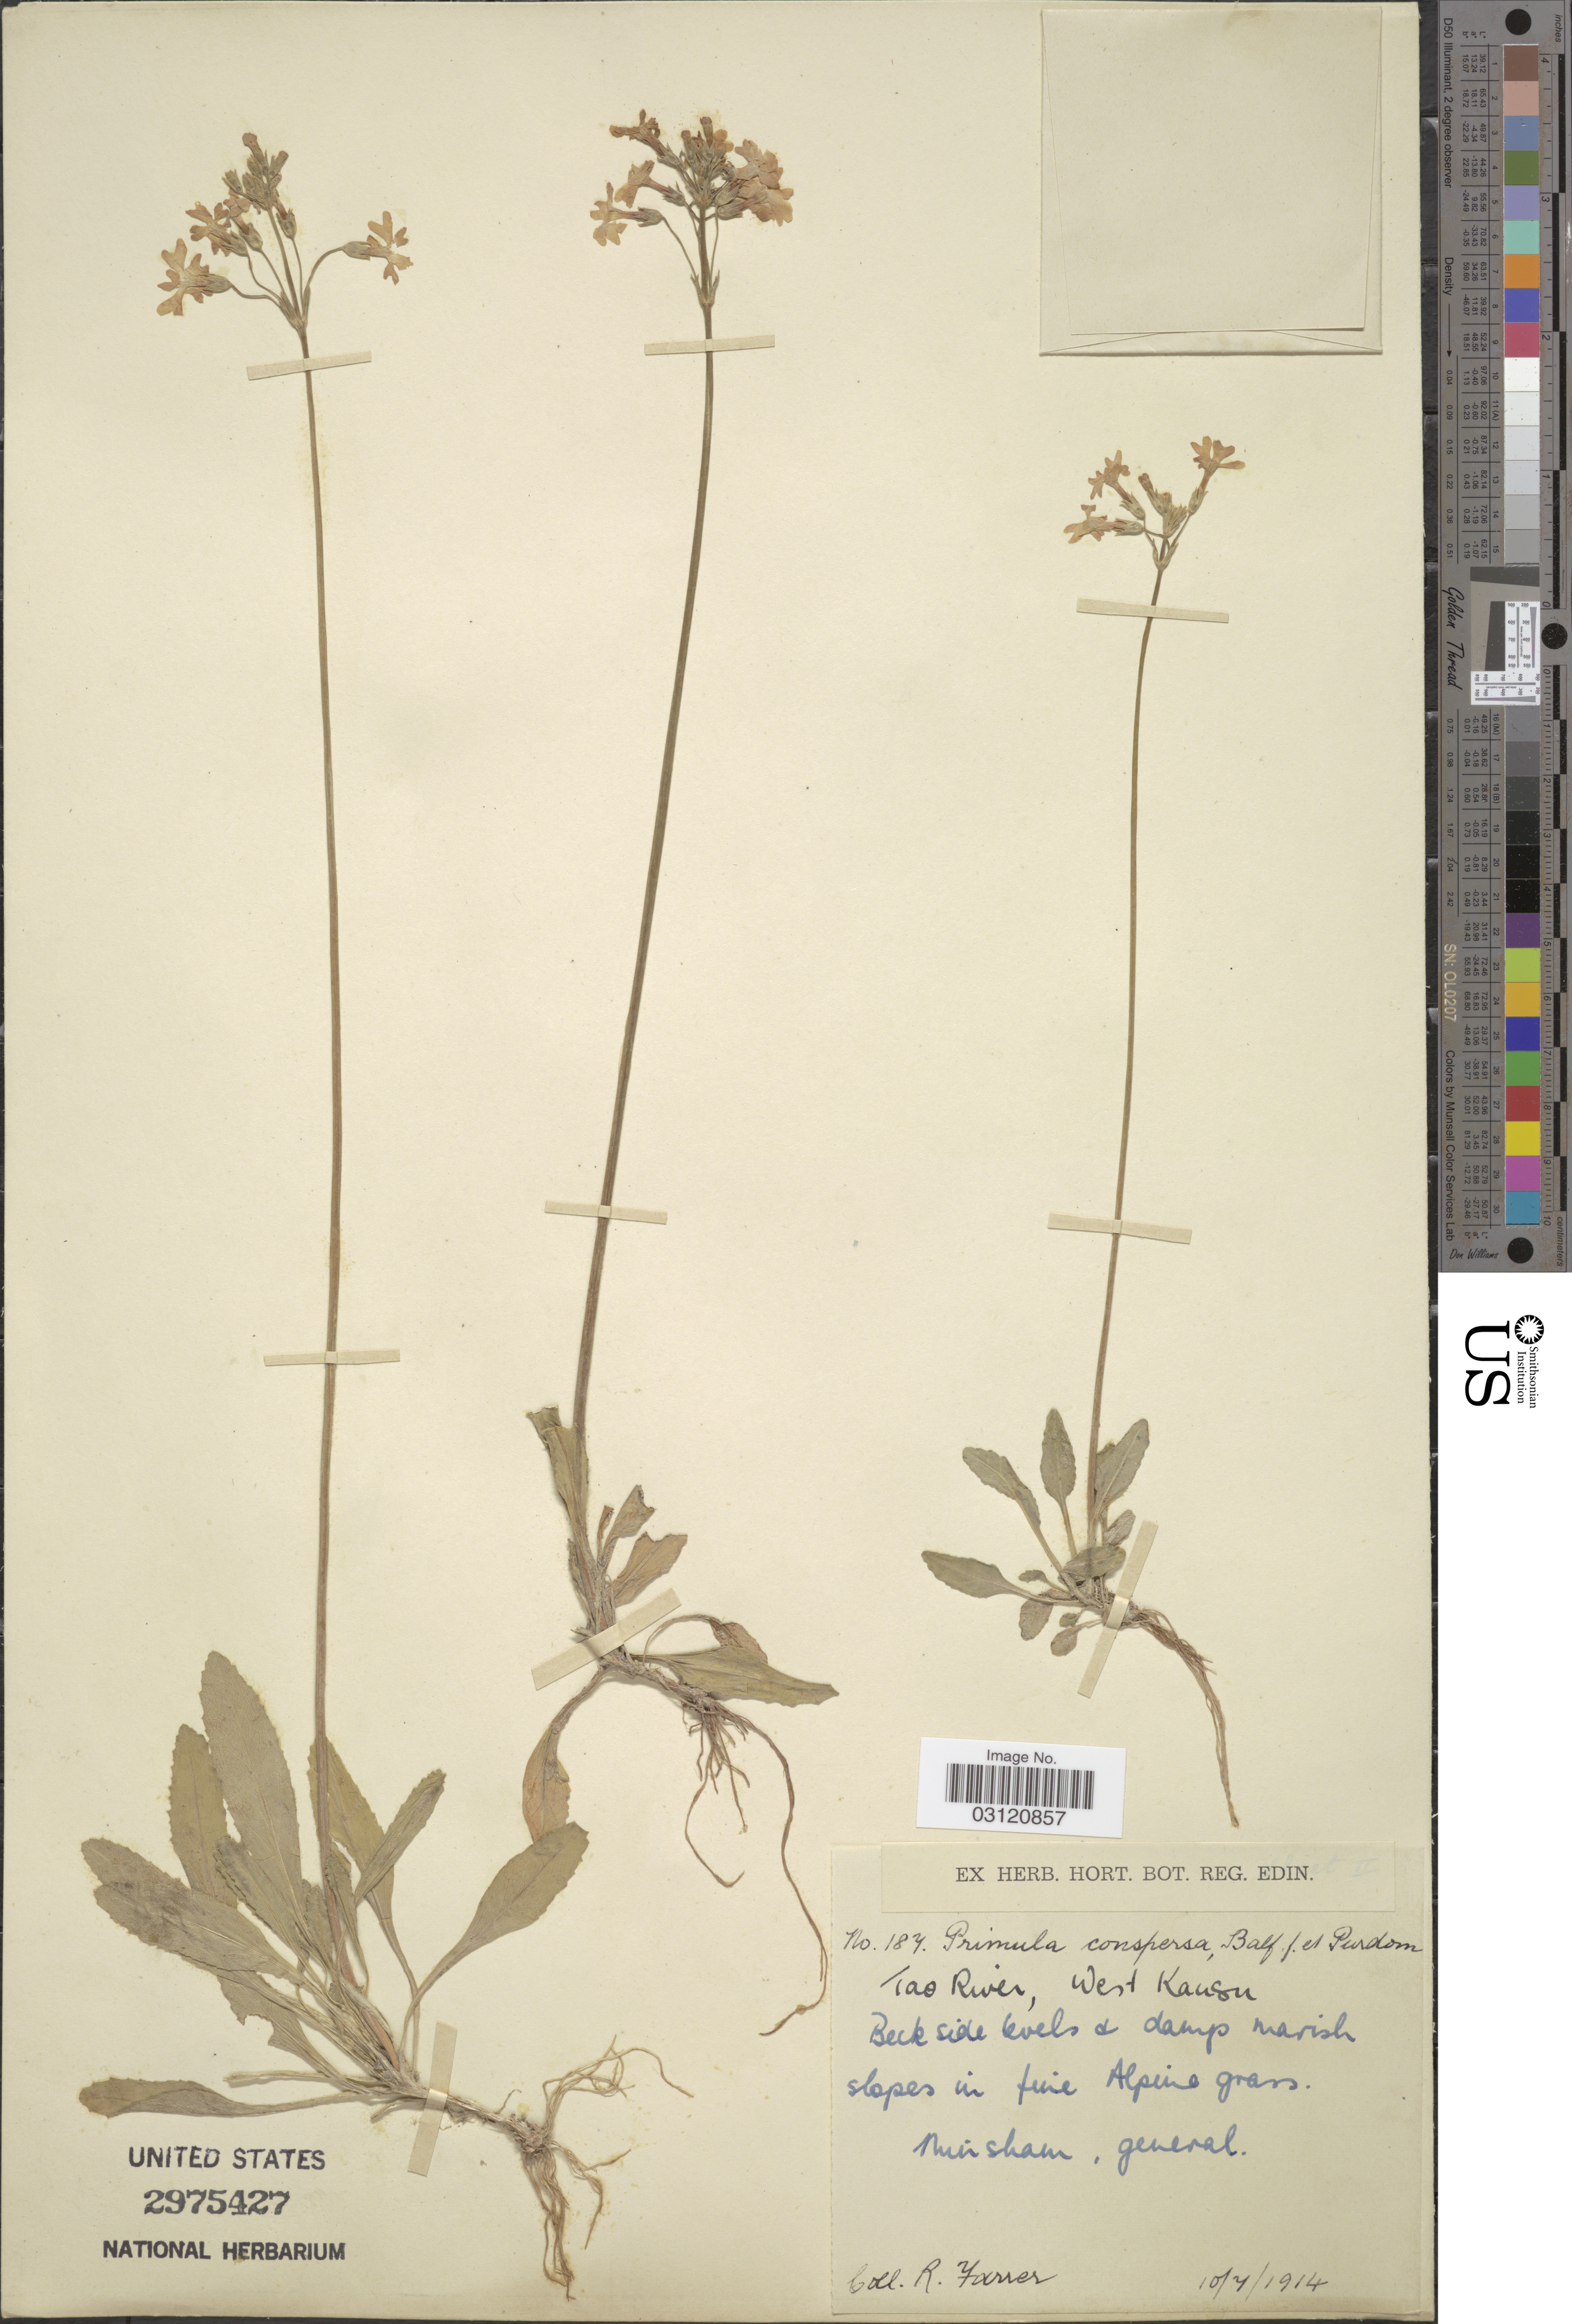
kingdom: Plantae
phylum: Tracheophyta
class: Magnoliopsida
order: Ericales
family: Primulaceae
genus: Primula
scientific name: Primula conspersa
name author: Balf. f. & Purdom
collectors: R. Farrer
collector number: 187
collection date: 1914-07-10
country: China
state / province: Gansu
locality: Tao River, West Kansu.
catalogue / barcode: US 2975427